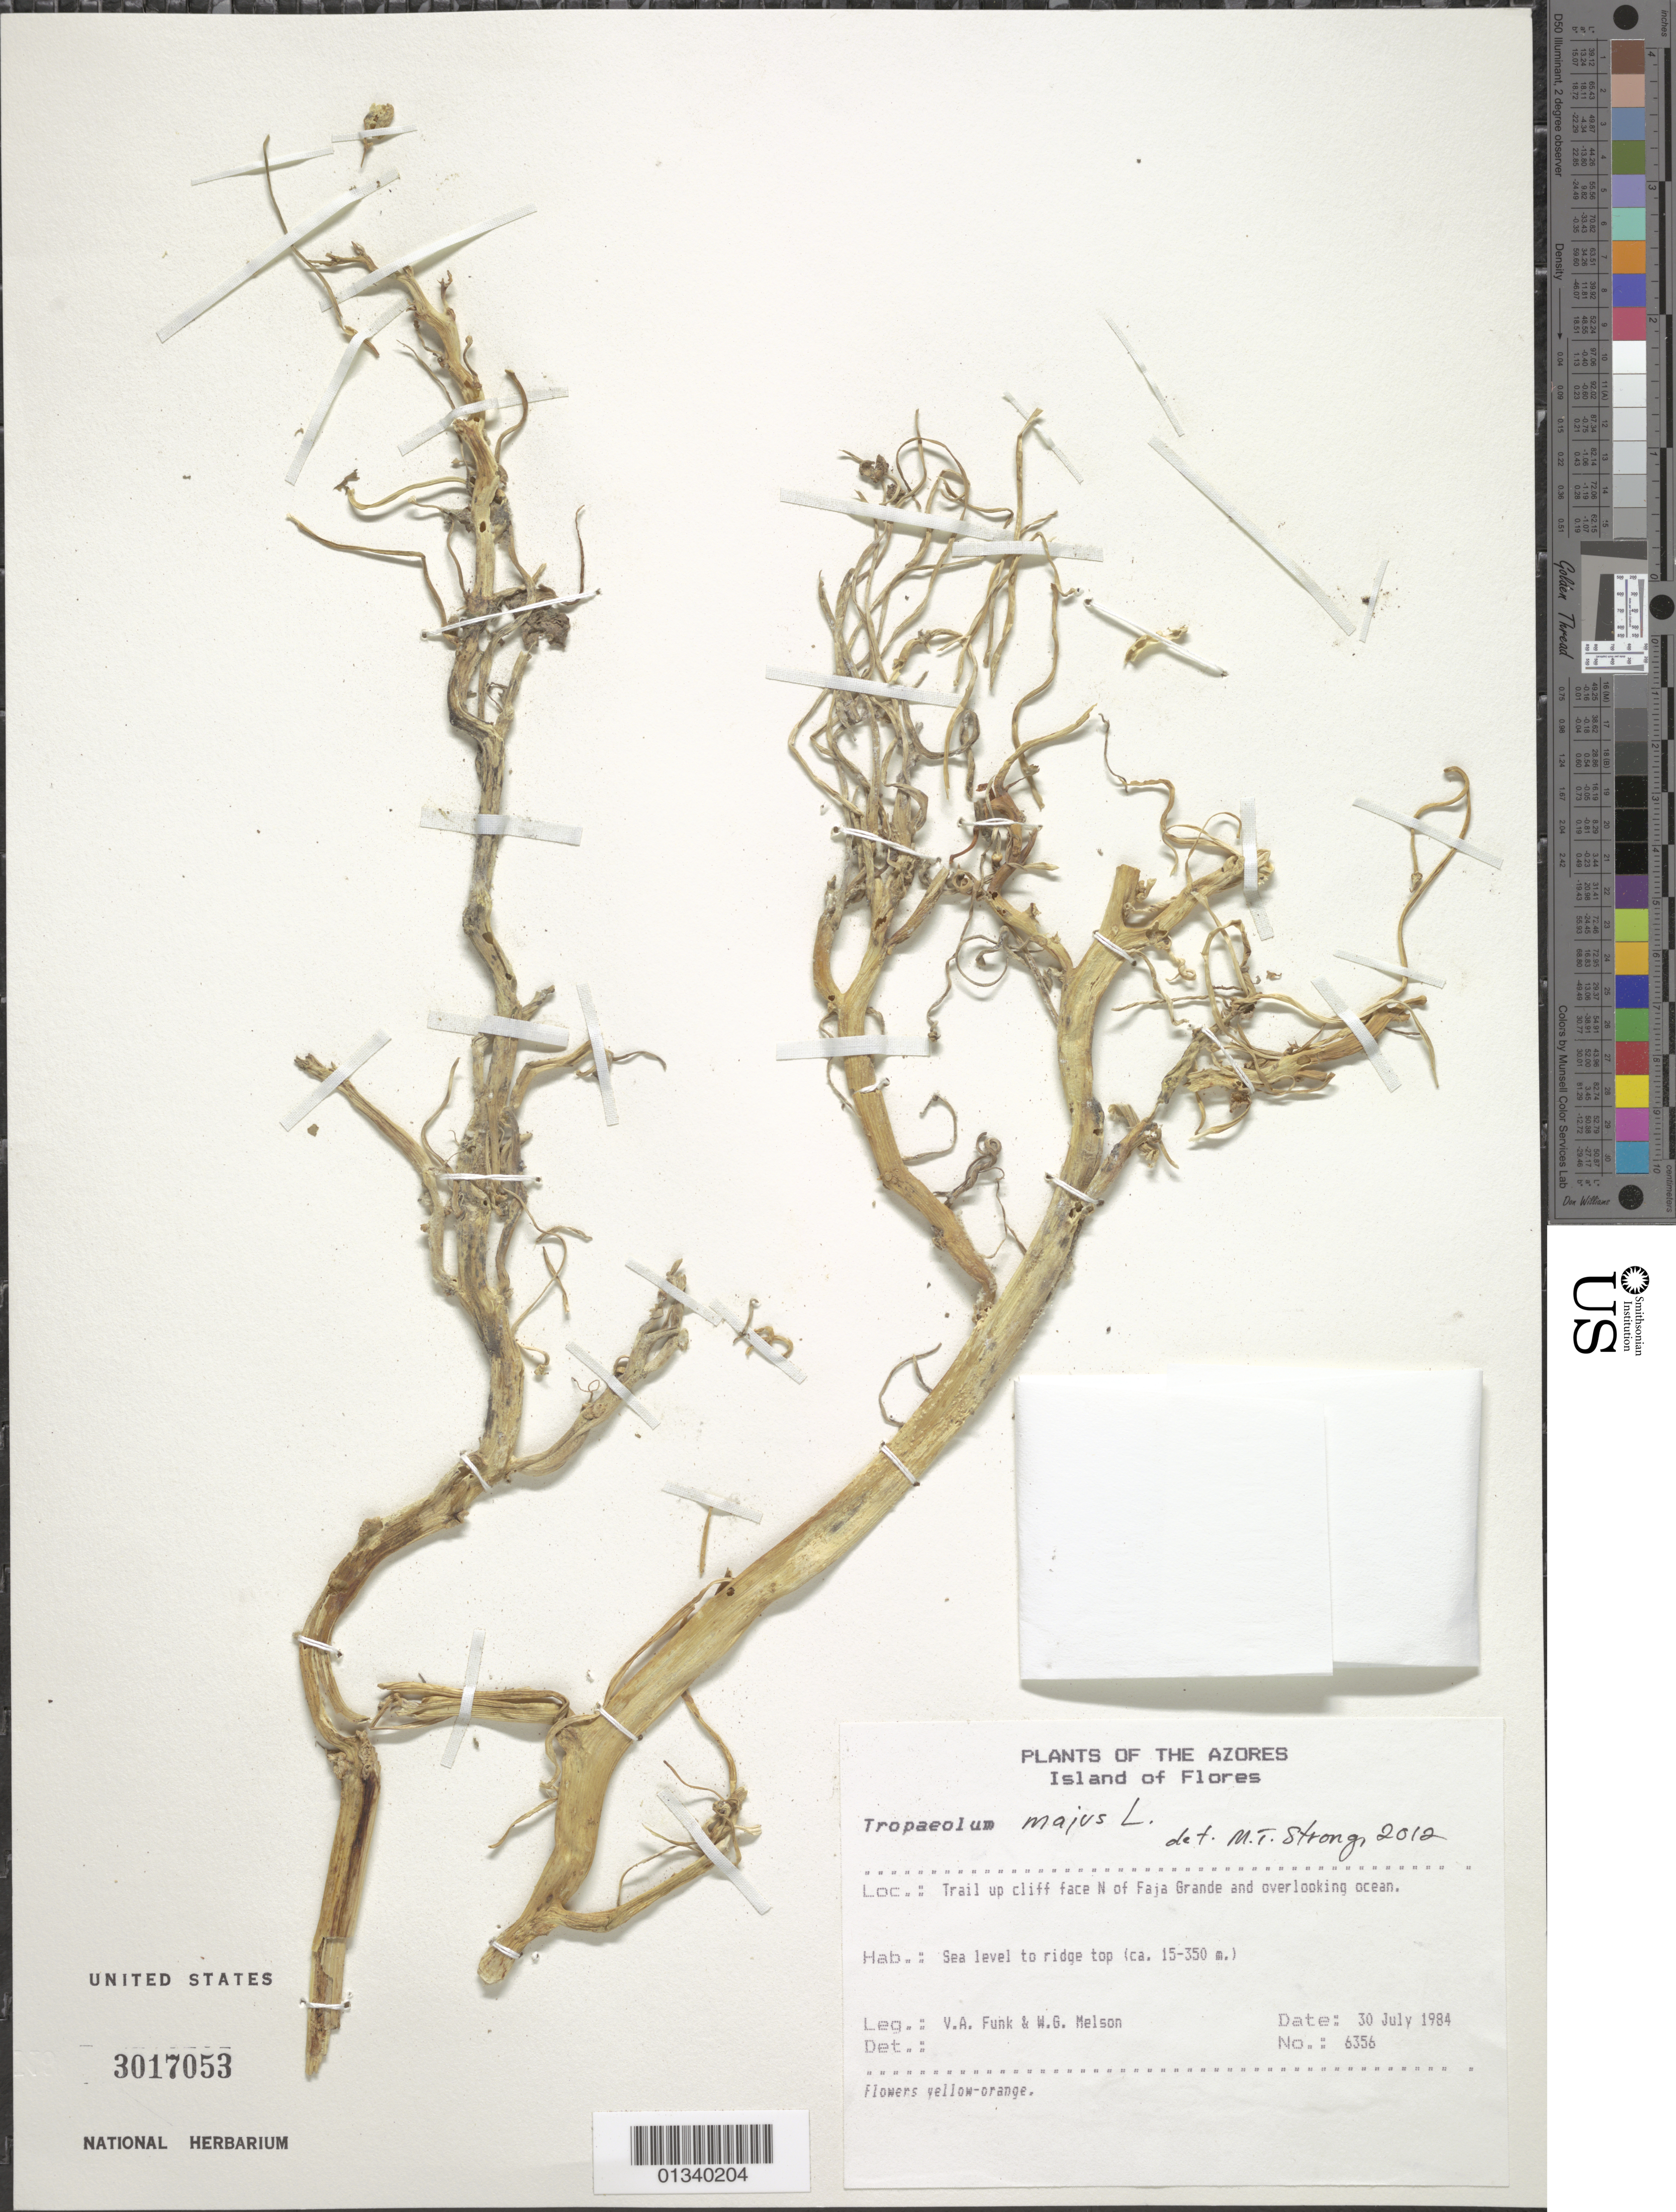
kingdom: Plantae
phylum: Tracheophyta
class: Magnoliopsida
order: Brassicales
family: Tropaeolaceae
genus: Tropaeolum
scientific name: Tropaeolum majus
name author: L.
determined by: Strong, Mark T., (BOT), Smithsonian Institution - National Museum of Natural History (UNITED STATES)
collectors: V. Funk & W. Melson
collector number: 6356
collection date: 1984-07-30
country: Portugal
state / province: Azores (Aut. Reg.)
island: Flores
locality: Trail up cliff face N of Faja Grande and overlooking ocean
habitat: Sea level to ridge top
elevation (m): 15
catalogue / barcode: US 3017053